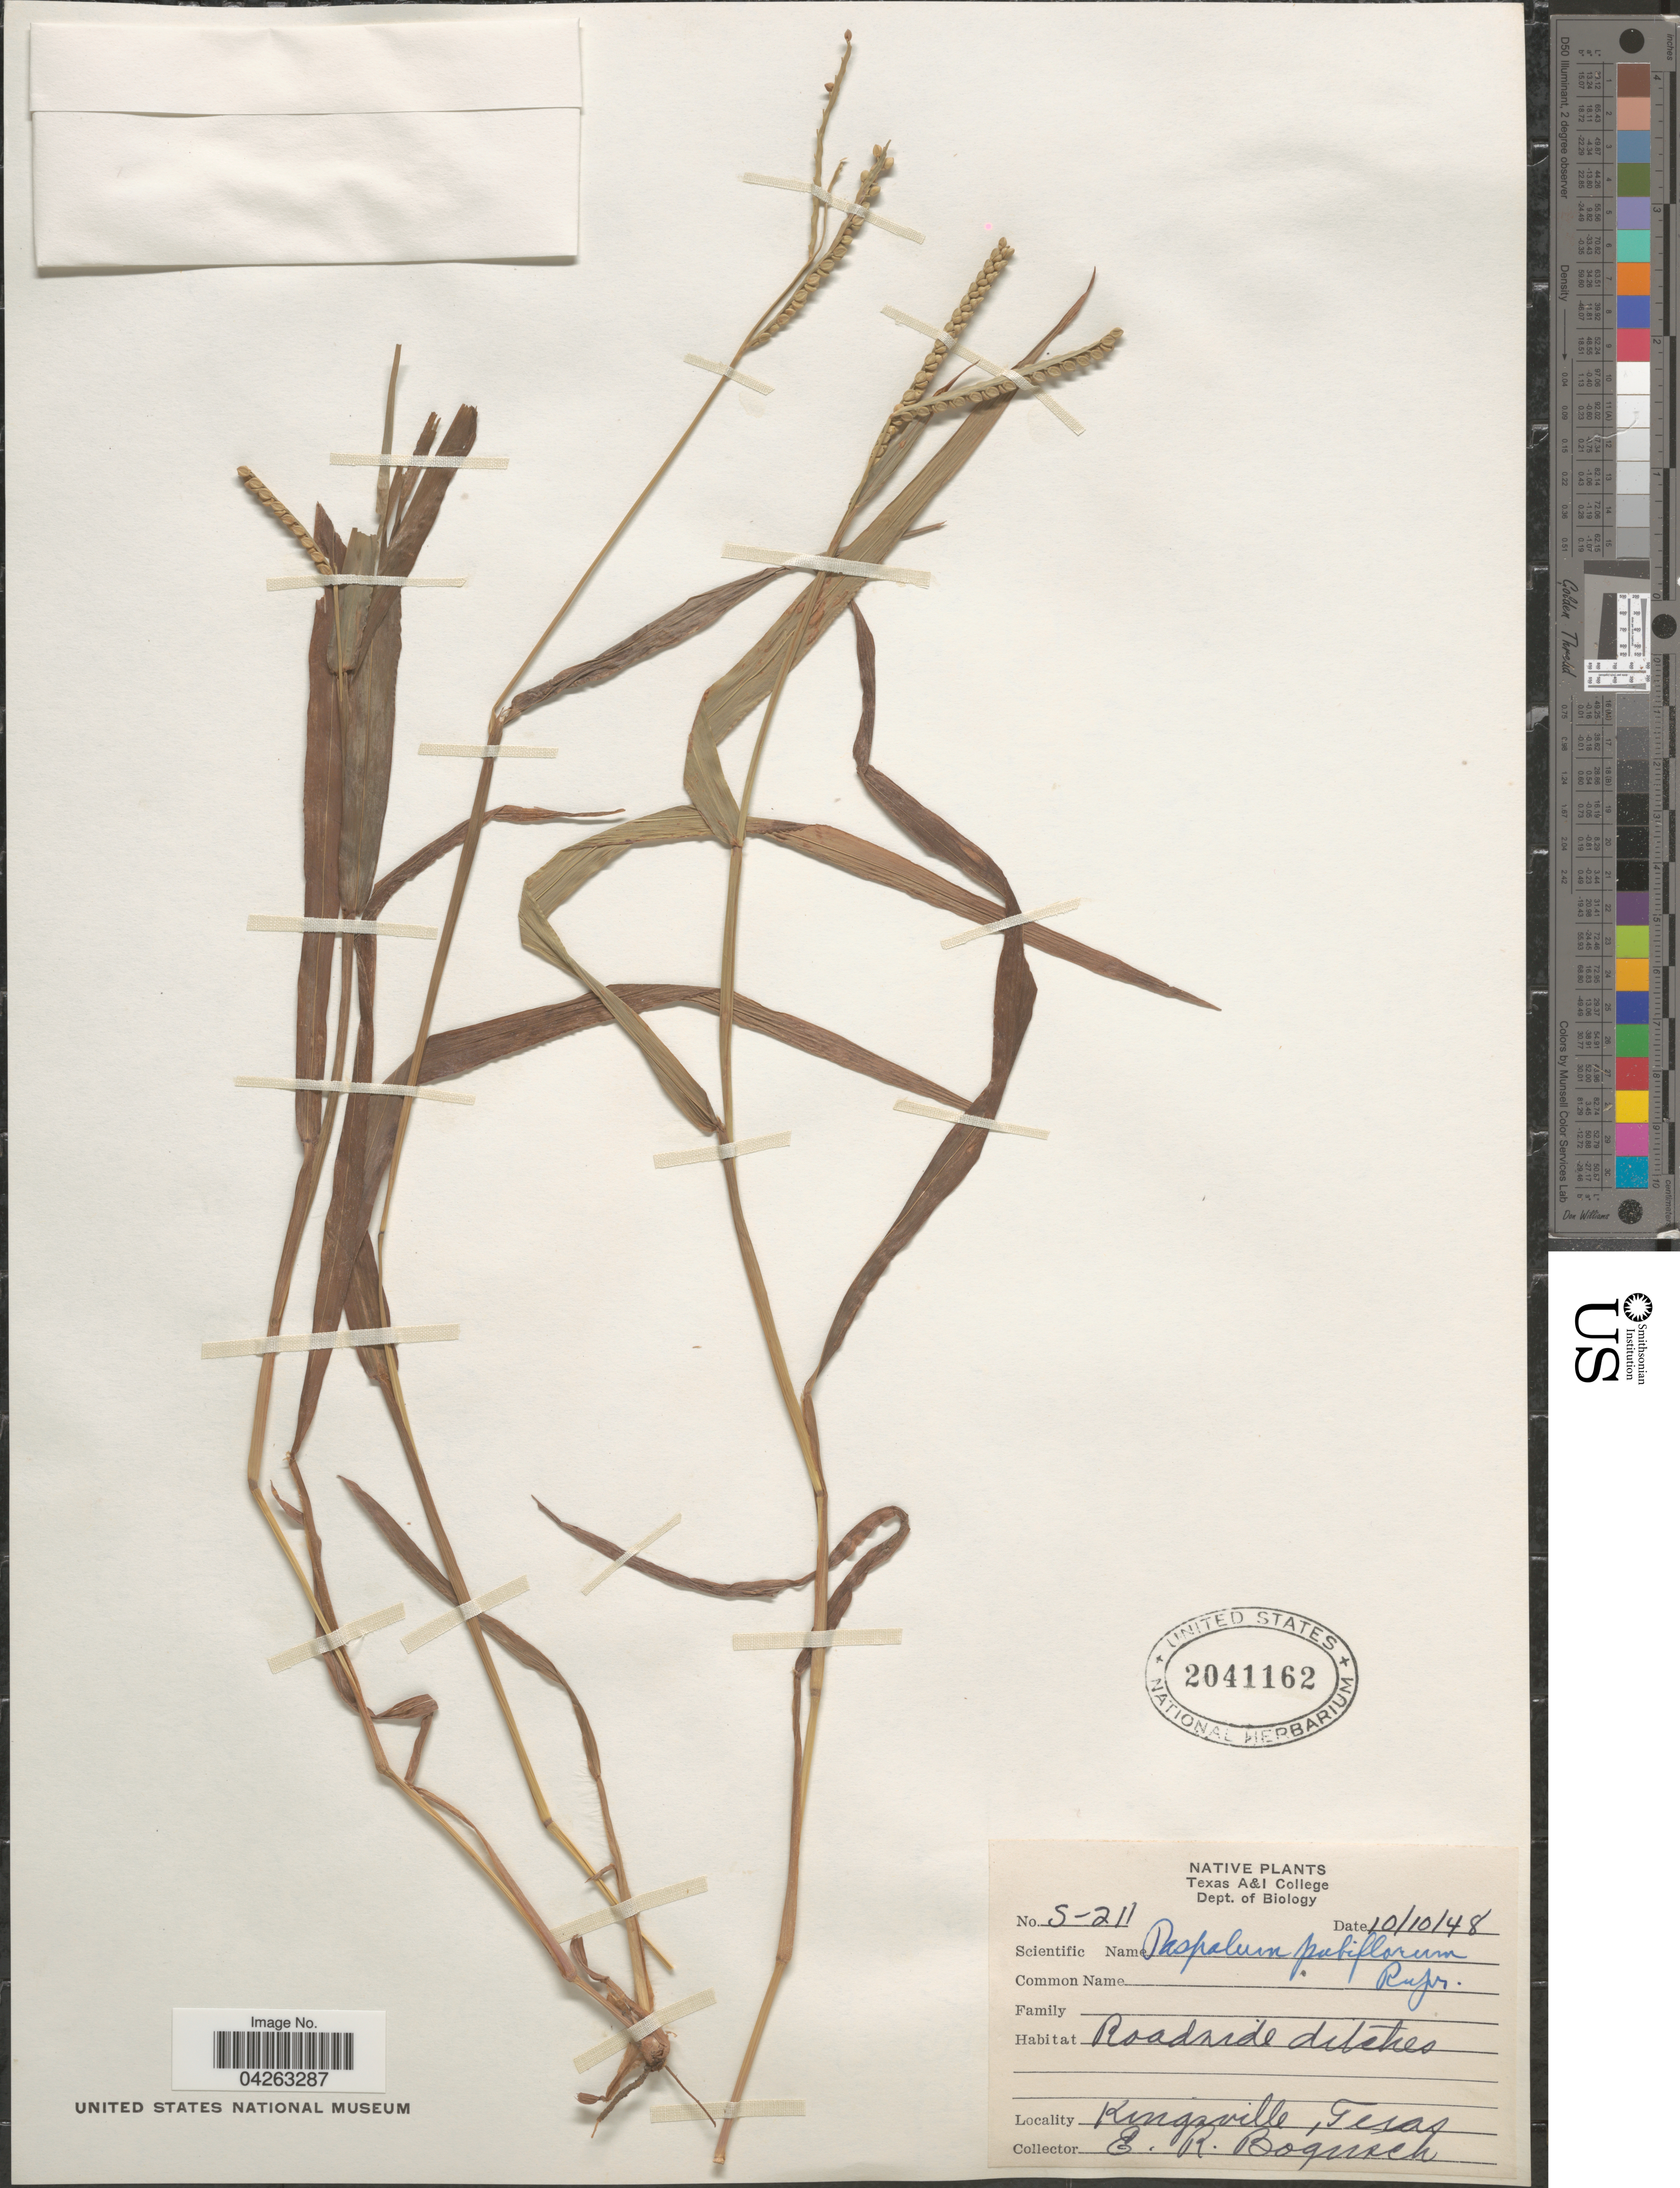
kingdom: Plantae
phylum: Tracheophyta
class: Liliopsida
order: Poales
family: Poaceae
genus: Paspalum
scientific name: Paspalum pubiflorum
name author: Rupr. ex E. Fourn.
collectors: E. Bogusch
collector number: S-211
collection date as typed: Transcribed d/m/y: 10/10/48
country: United States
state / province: Texas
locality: Kingsville.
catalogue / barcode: US 2041162